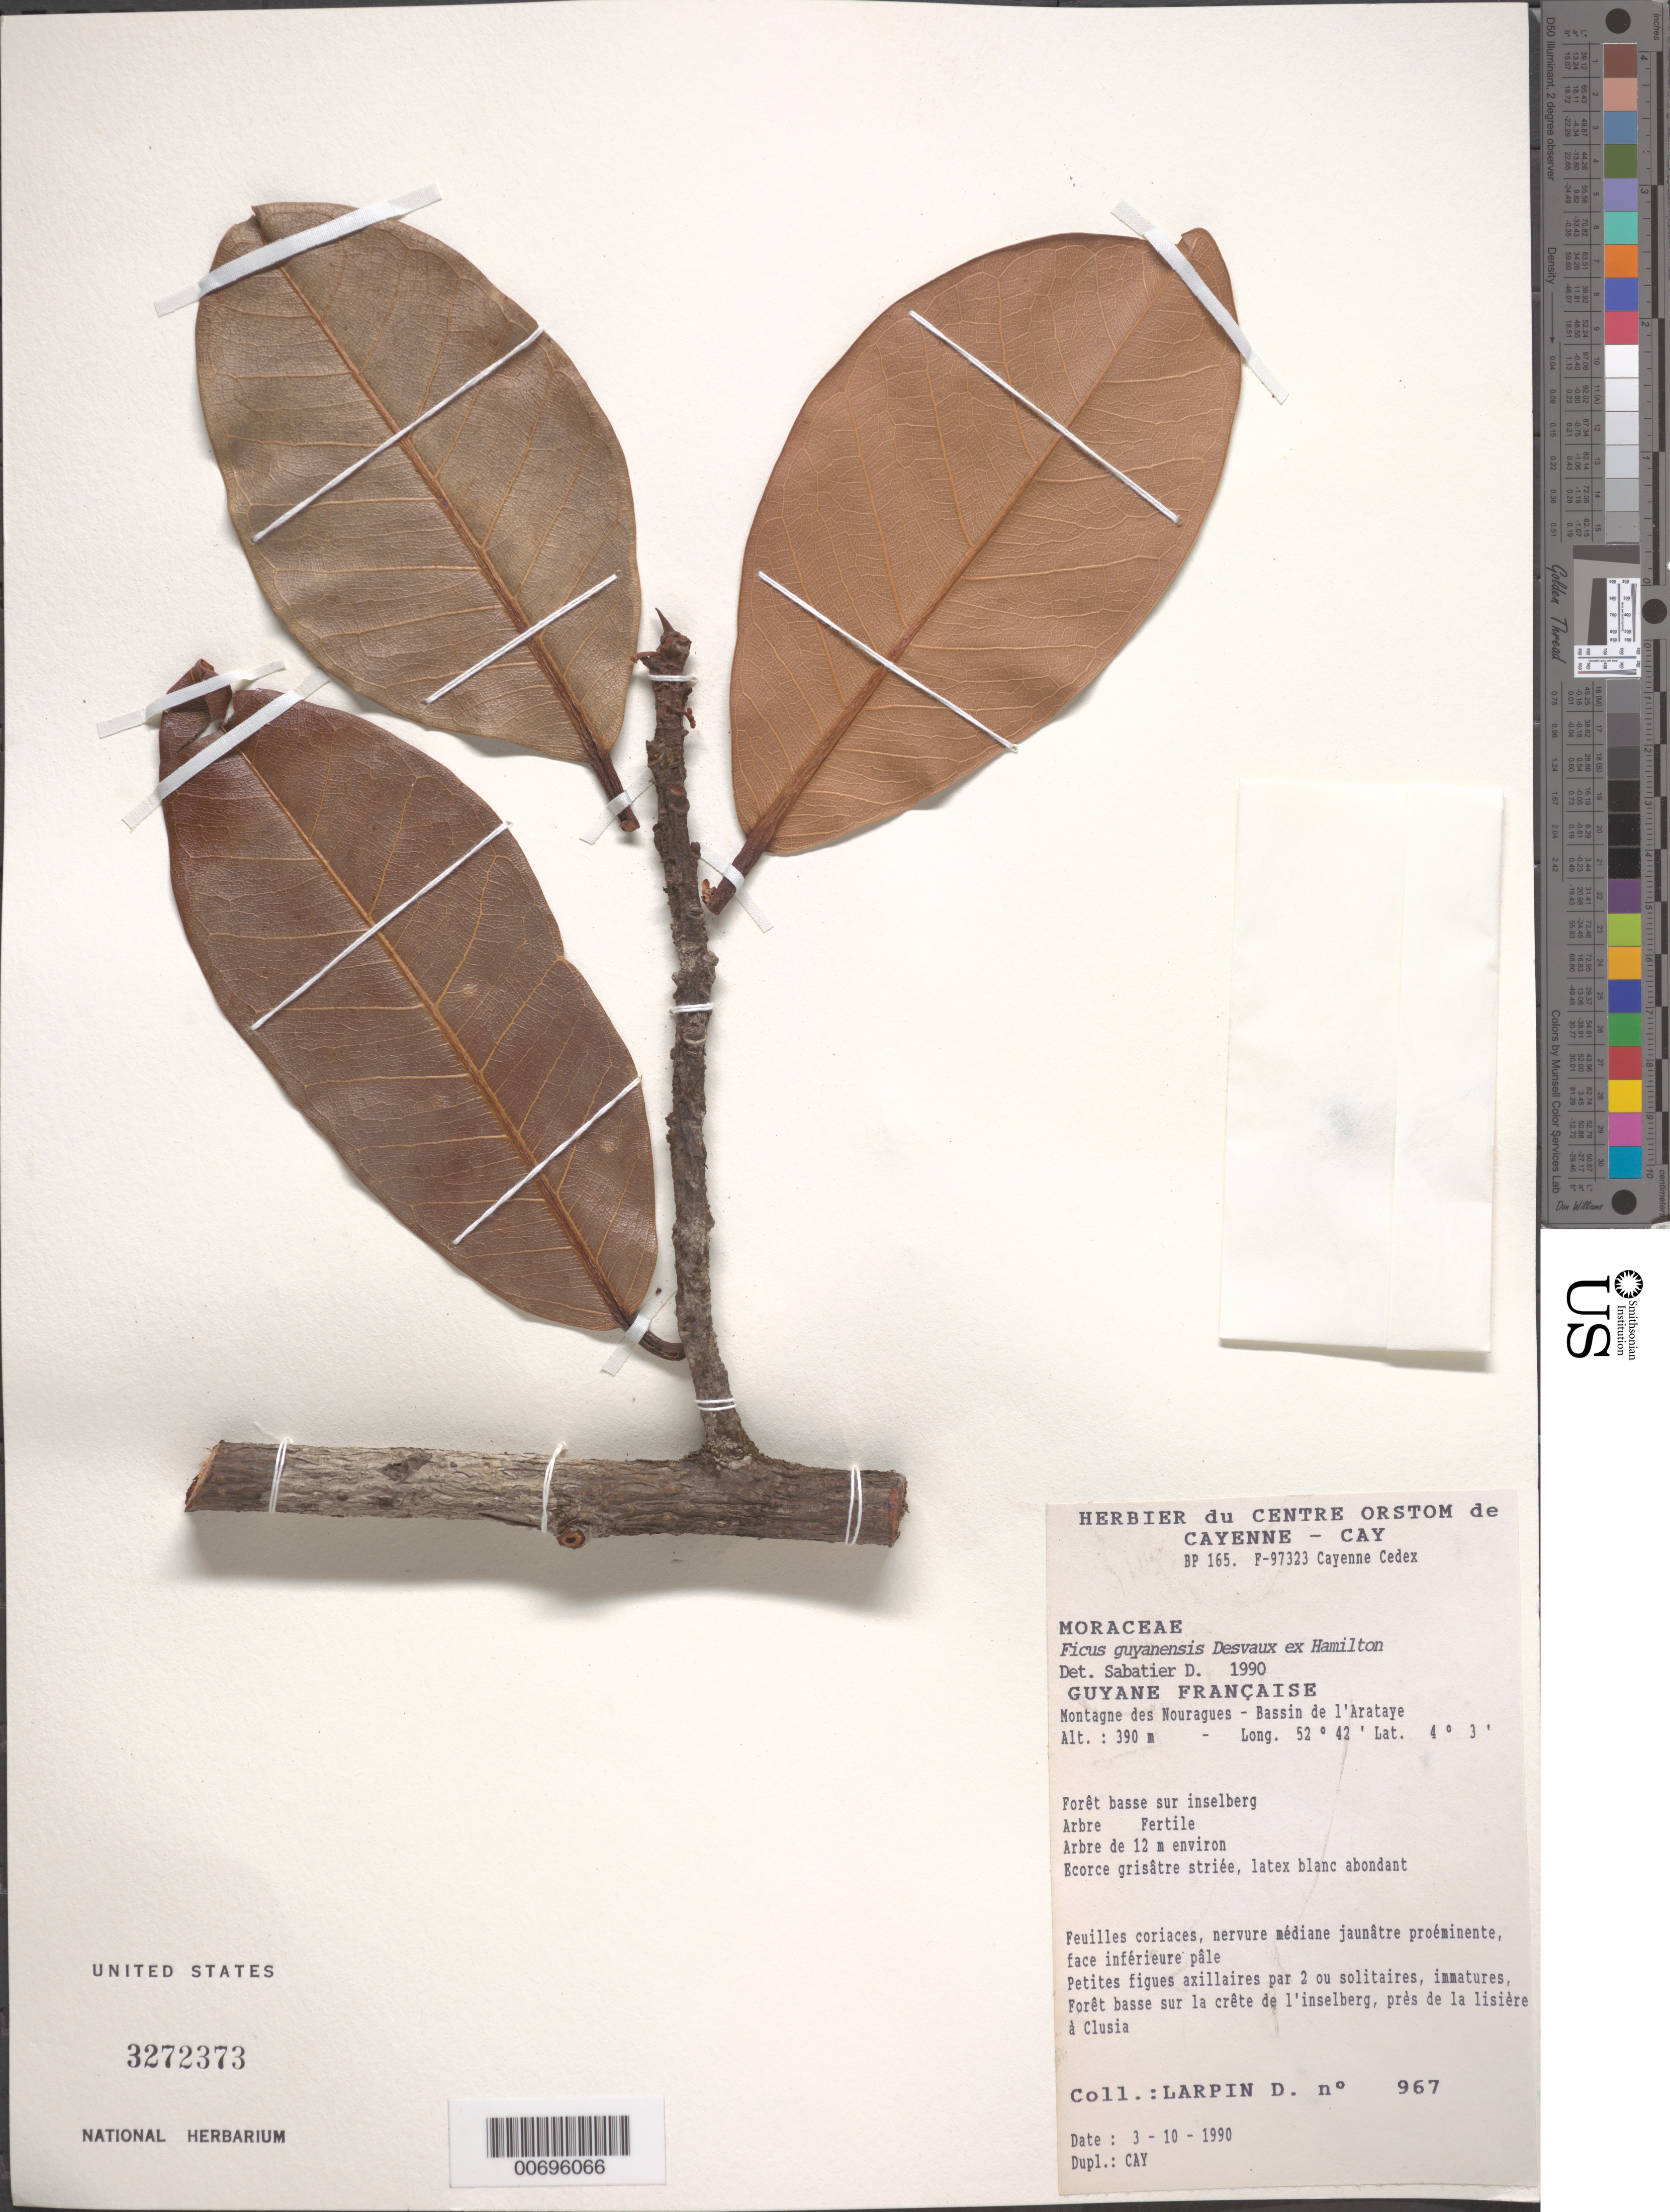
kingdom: Plantae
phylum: Tracheophyta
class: Magnoliopsida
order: Rosales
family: Moraceae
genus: Ficus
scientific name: Ficus guianensis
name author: Desv. ex Ham.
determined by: Sabatier, D.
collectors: D. Larpin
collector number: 967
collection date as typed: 3-Oct-90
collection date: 1990-10-03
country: French Guiana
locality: Station des Nouragues, Bassin de l'Approuague, Arataye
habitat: Low altitude forest on inselberg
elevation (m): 390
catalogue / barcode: US 3272373